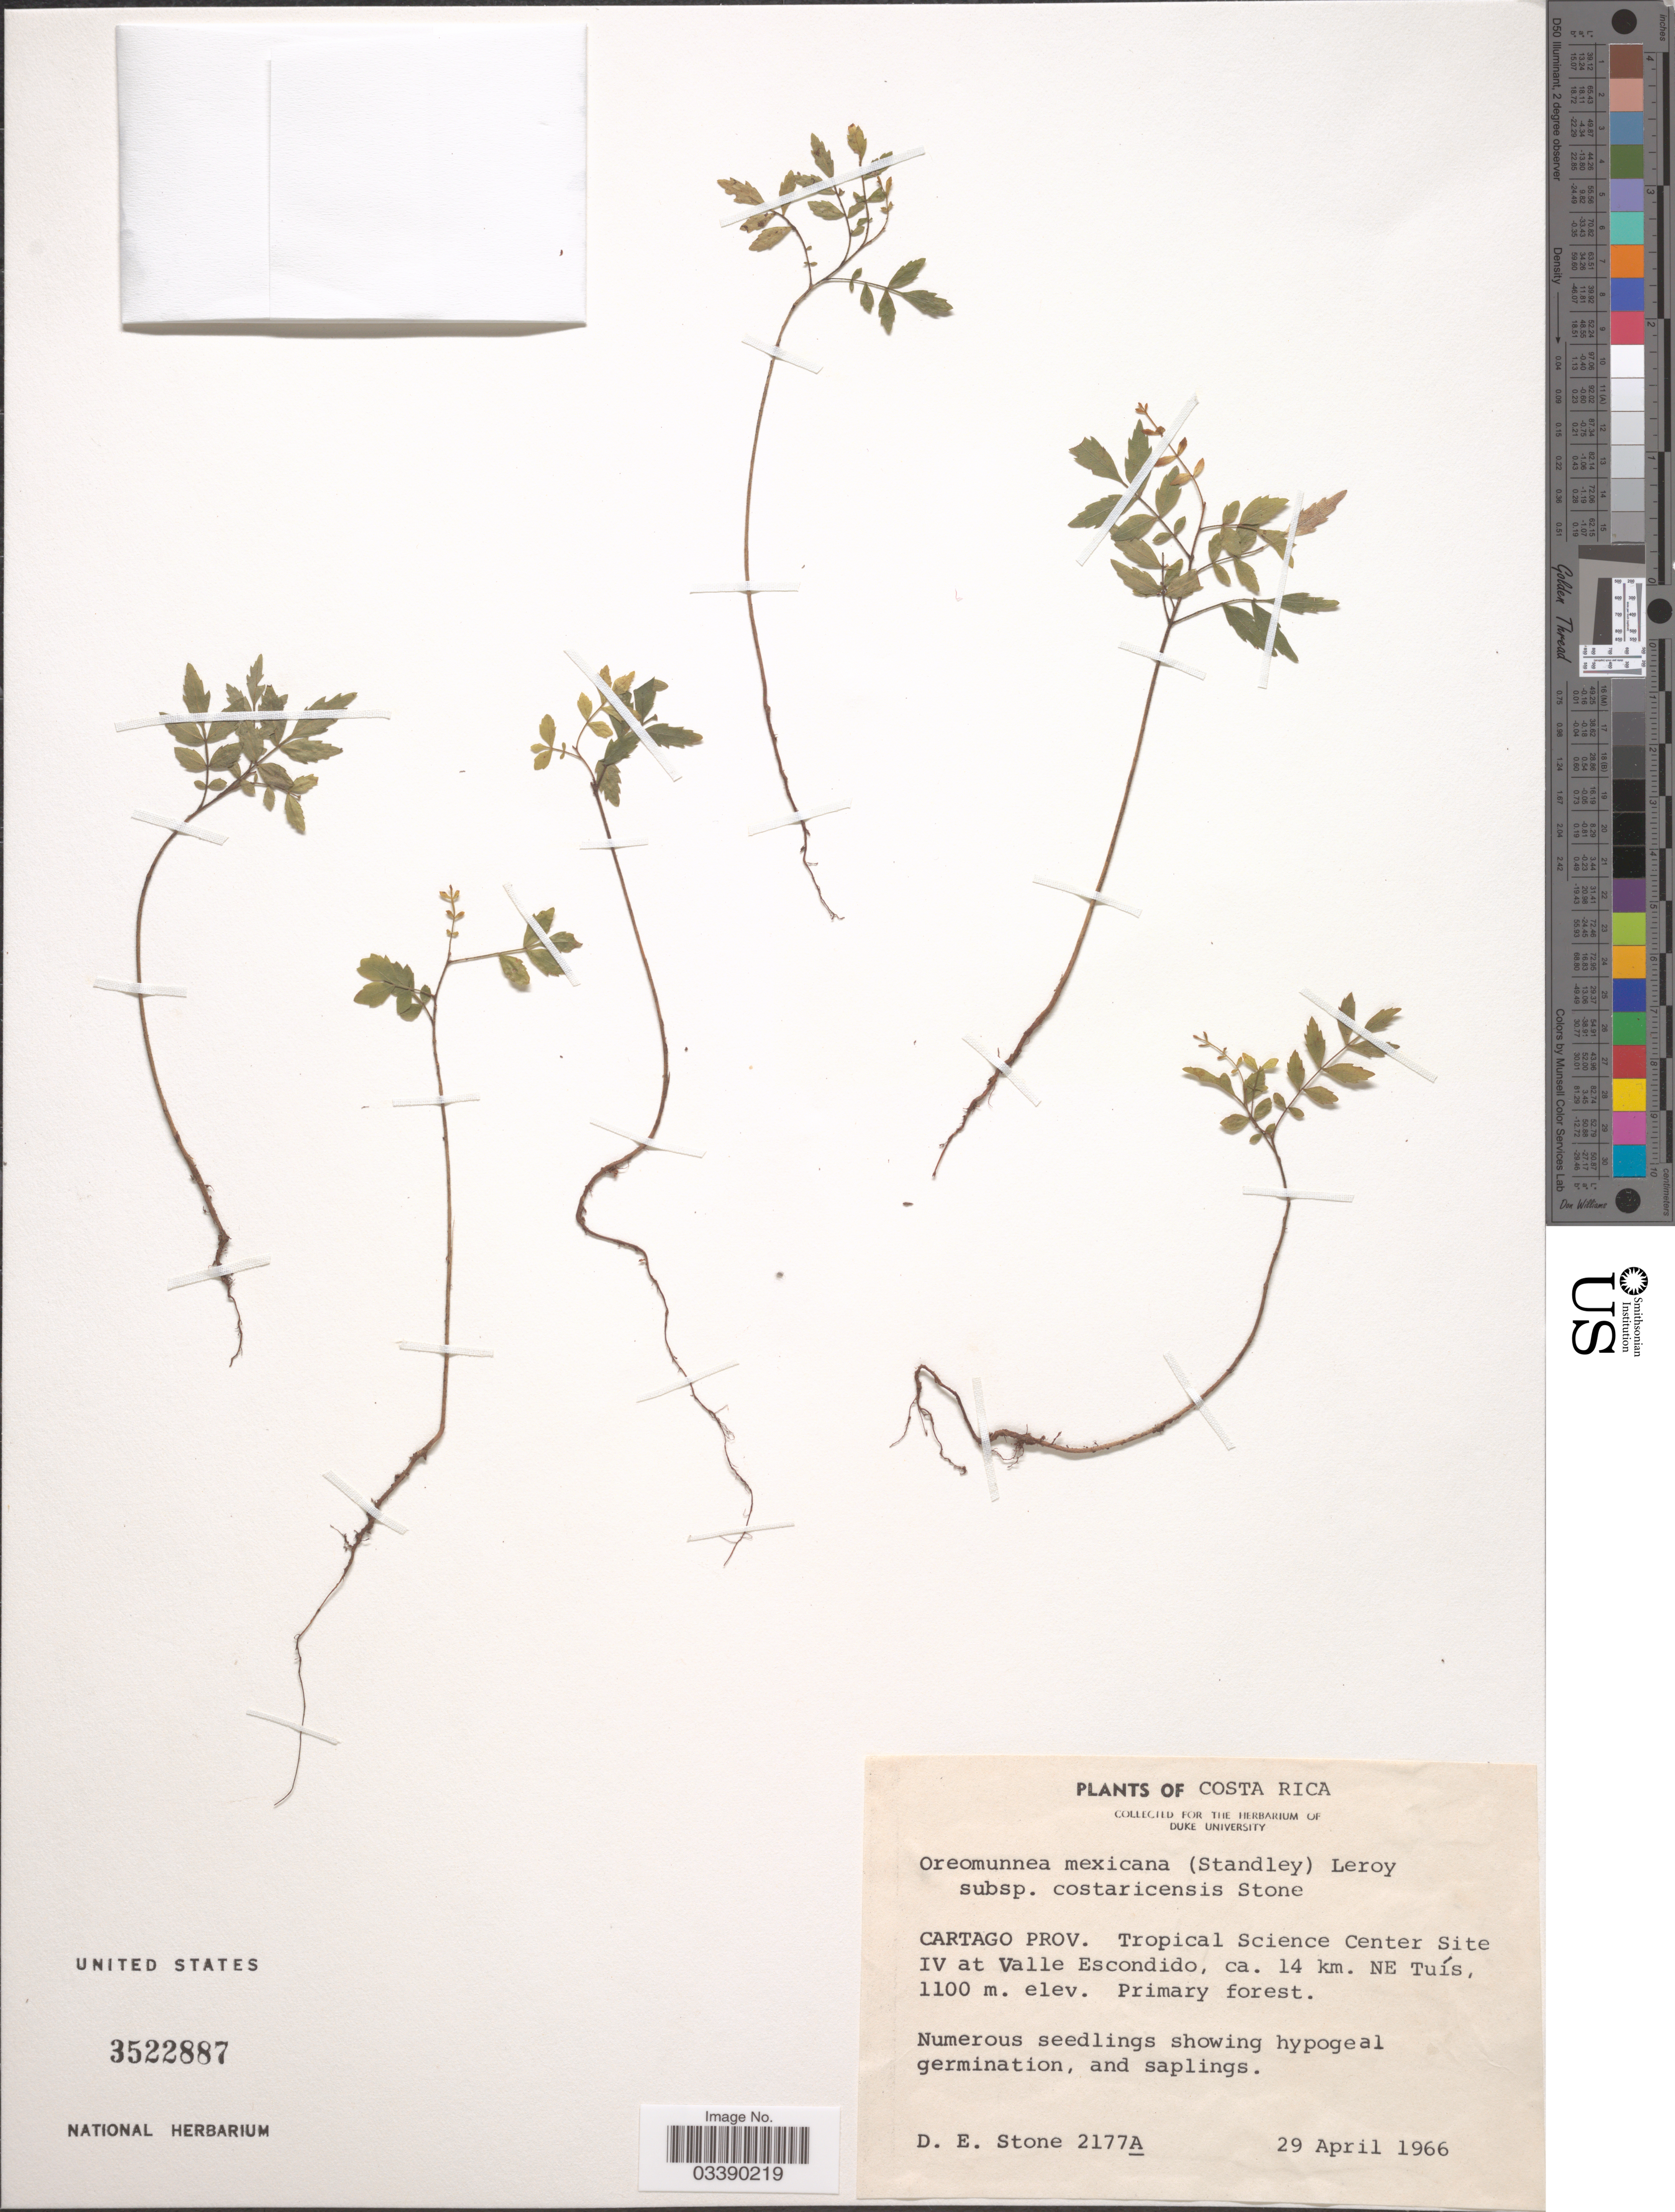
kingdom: Plantae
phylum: Tracheophyta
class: Magnoliopsida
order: Fagales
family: Juglandaceae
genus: Oreomunnea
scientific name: Oreomunnea mexicana subsp. costaricensis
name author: D.E Stone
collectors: D. E. Stone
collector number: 2177A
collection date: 1966-04-29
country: Costa Rica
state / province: Cartago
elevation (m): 1100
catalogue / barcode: US 3522887